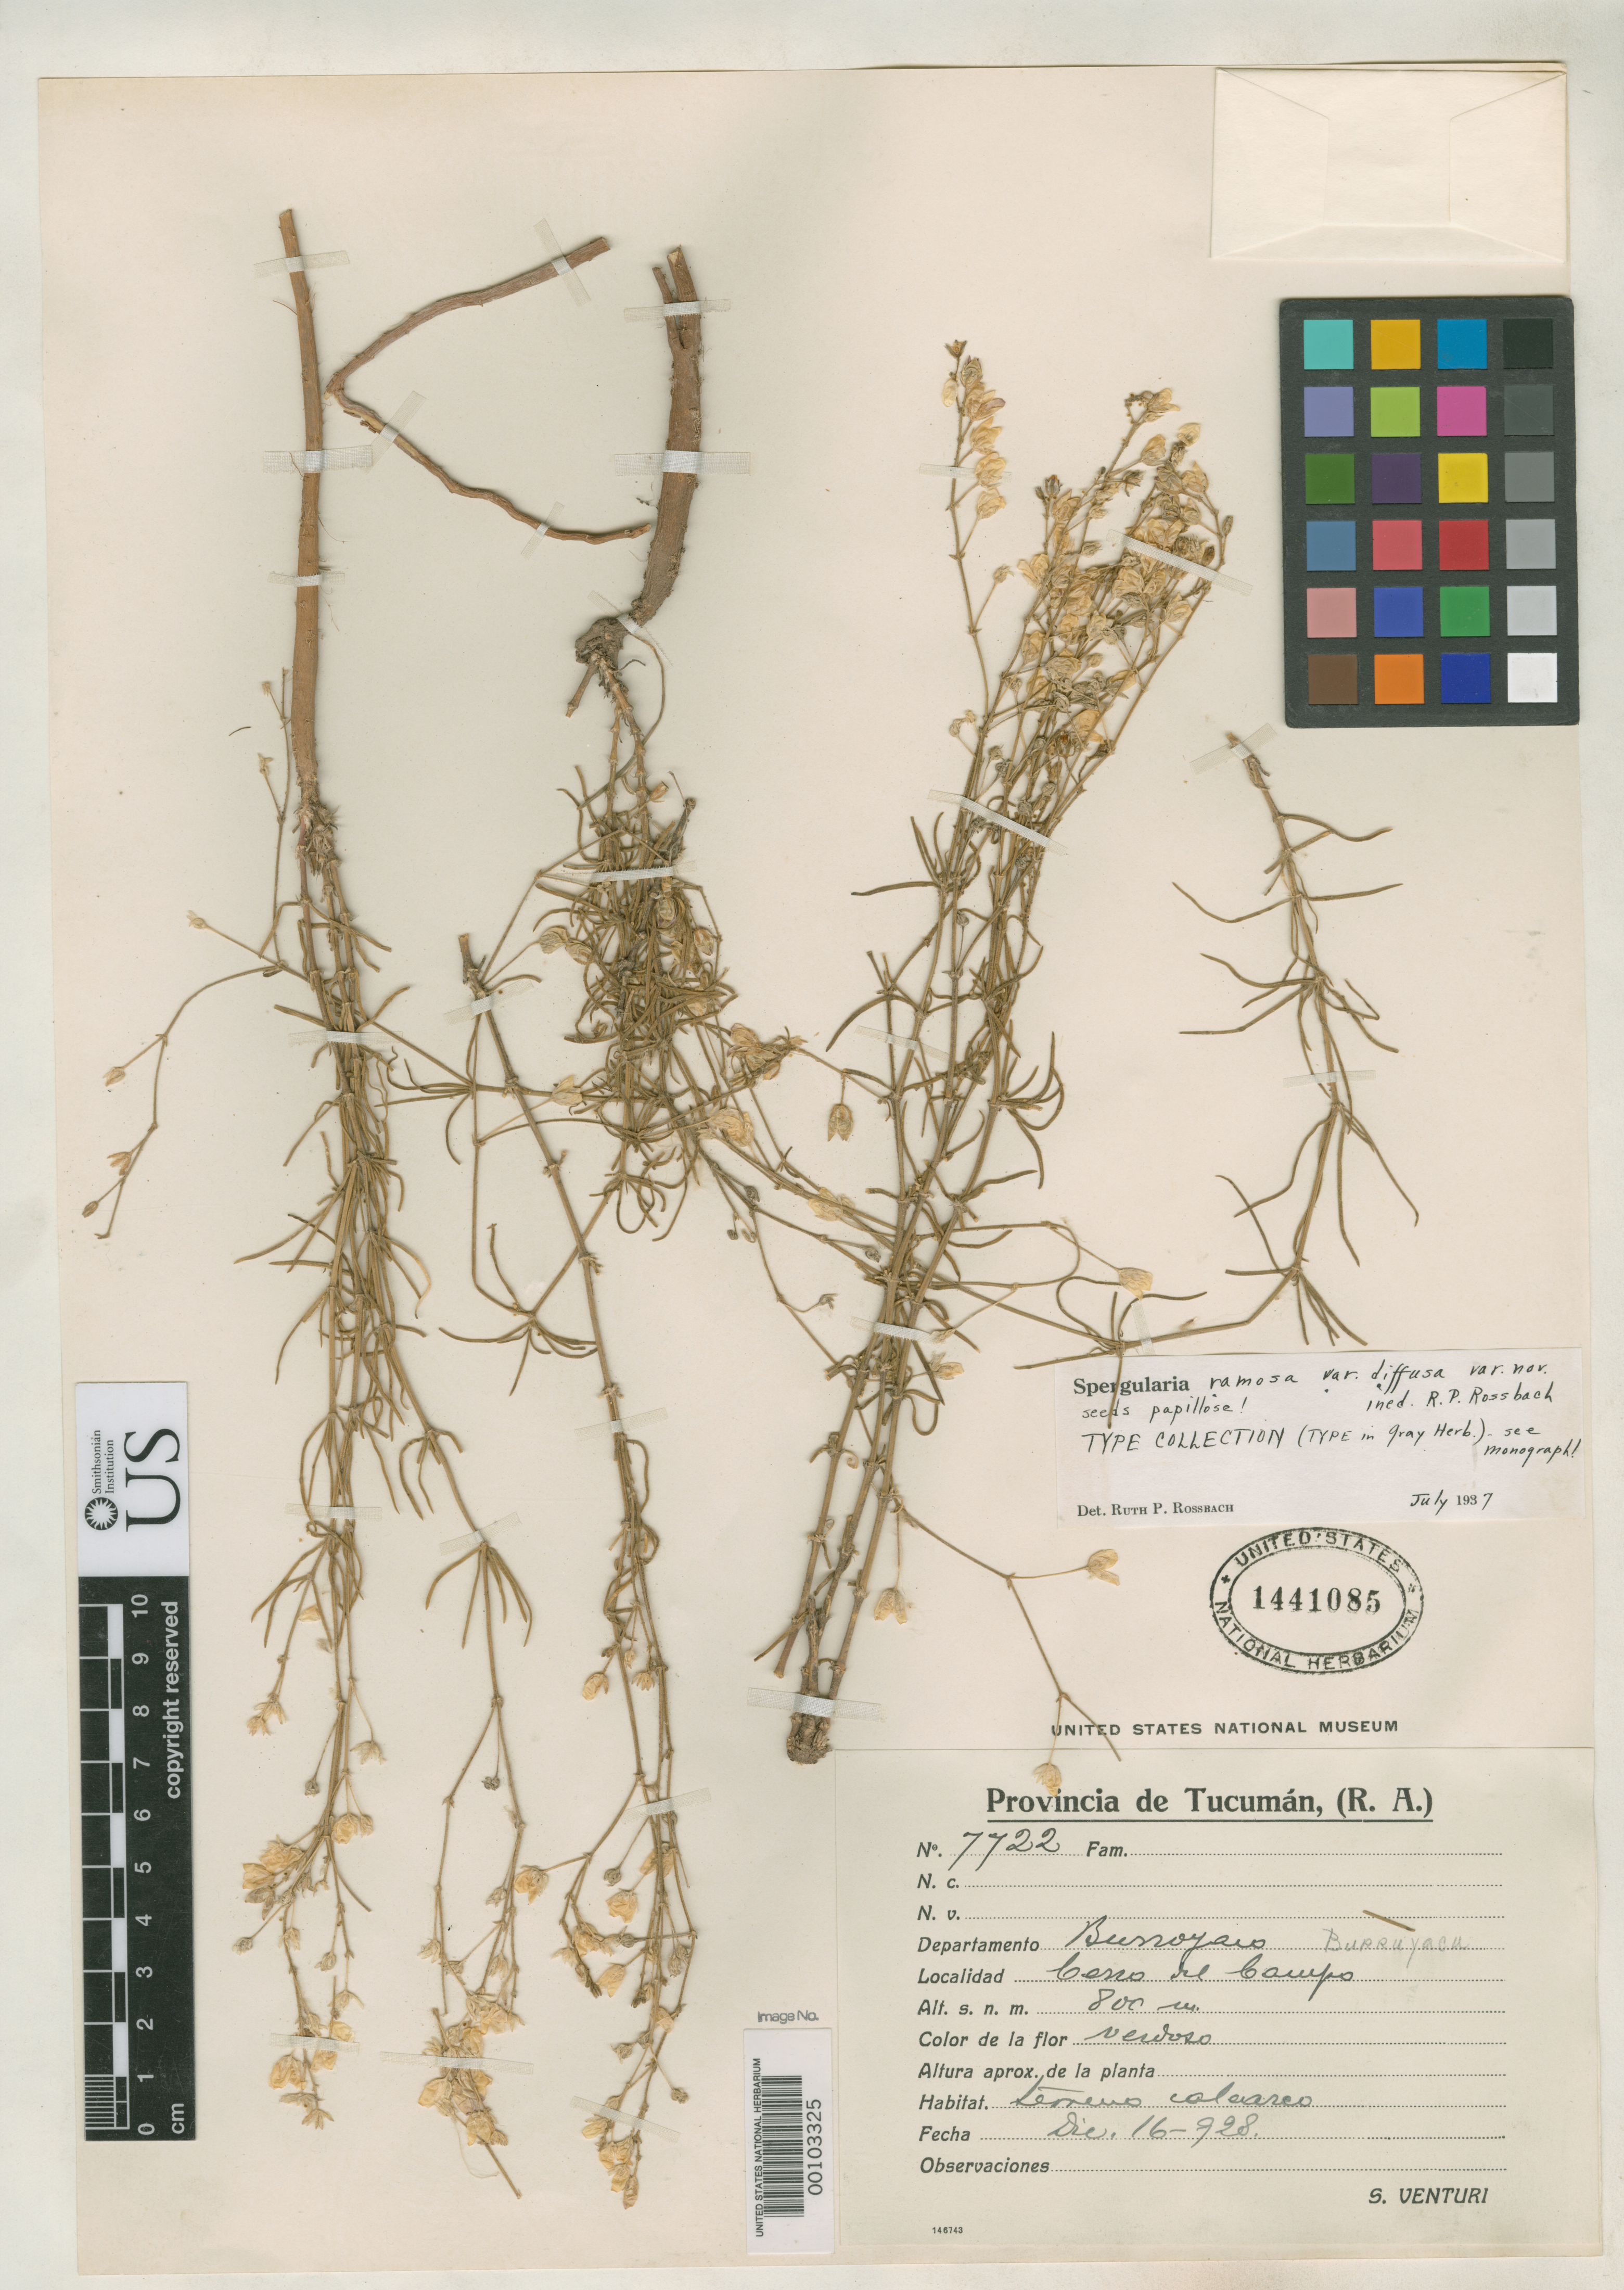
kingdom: Plantae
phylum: Tracheophyta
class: Magnoliopsida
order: Caryophyllales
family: Caryophyllaceae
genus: Spergularia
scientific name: Spergularia ramosa var. diffusa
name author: R. Rossbach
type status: Isotype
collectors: S. Venturi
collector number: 7722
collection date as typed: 16 Dec 1928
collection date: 1928-12-16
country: Argentina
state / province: Tucumán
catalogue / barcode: US 1441085